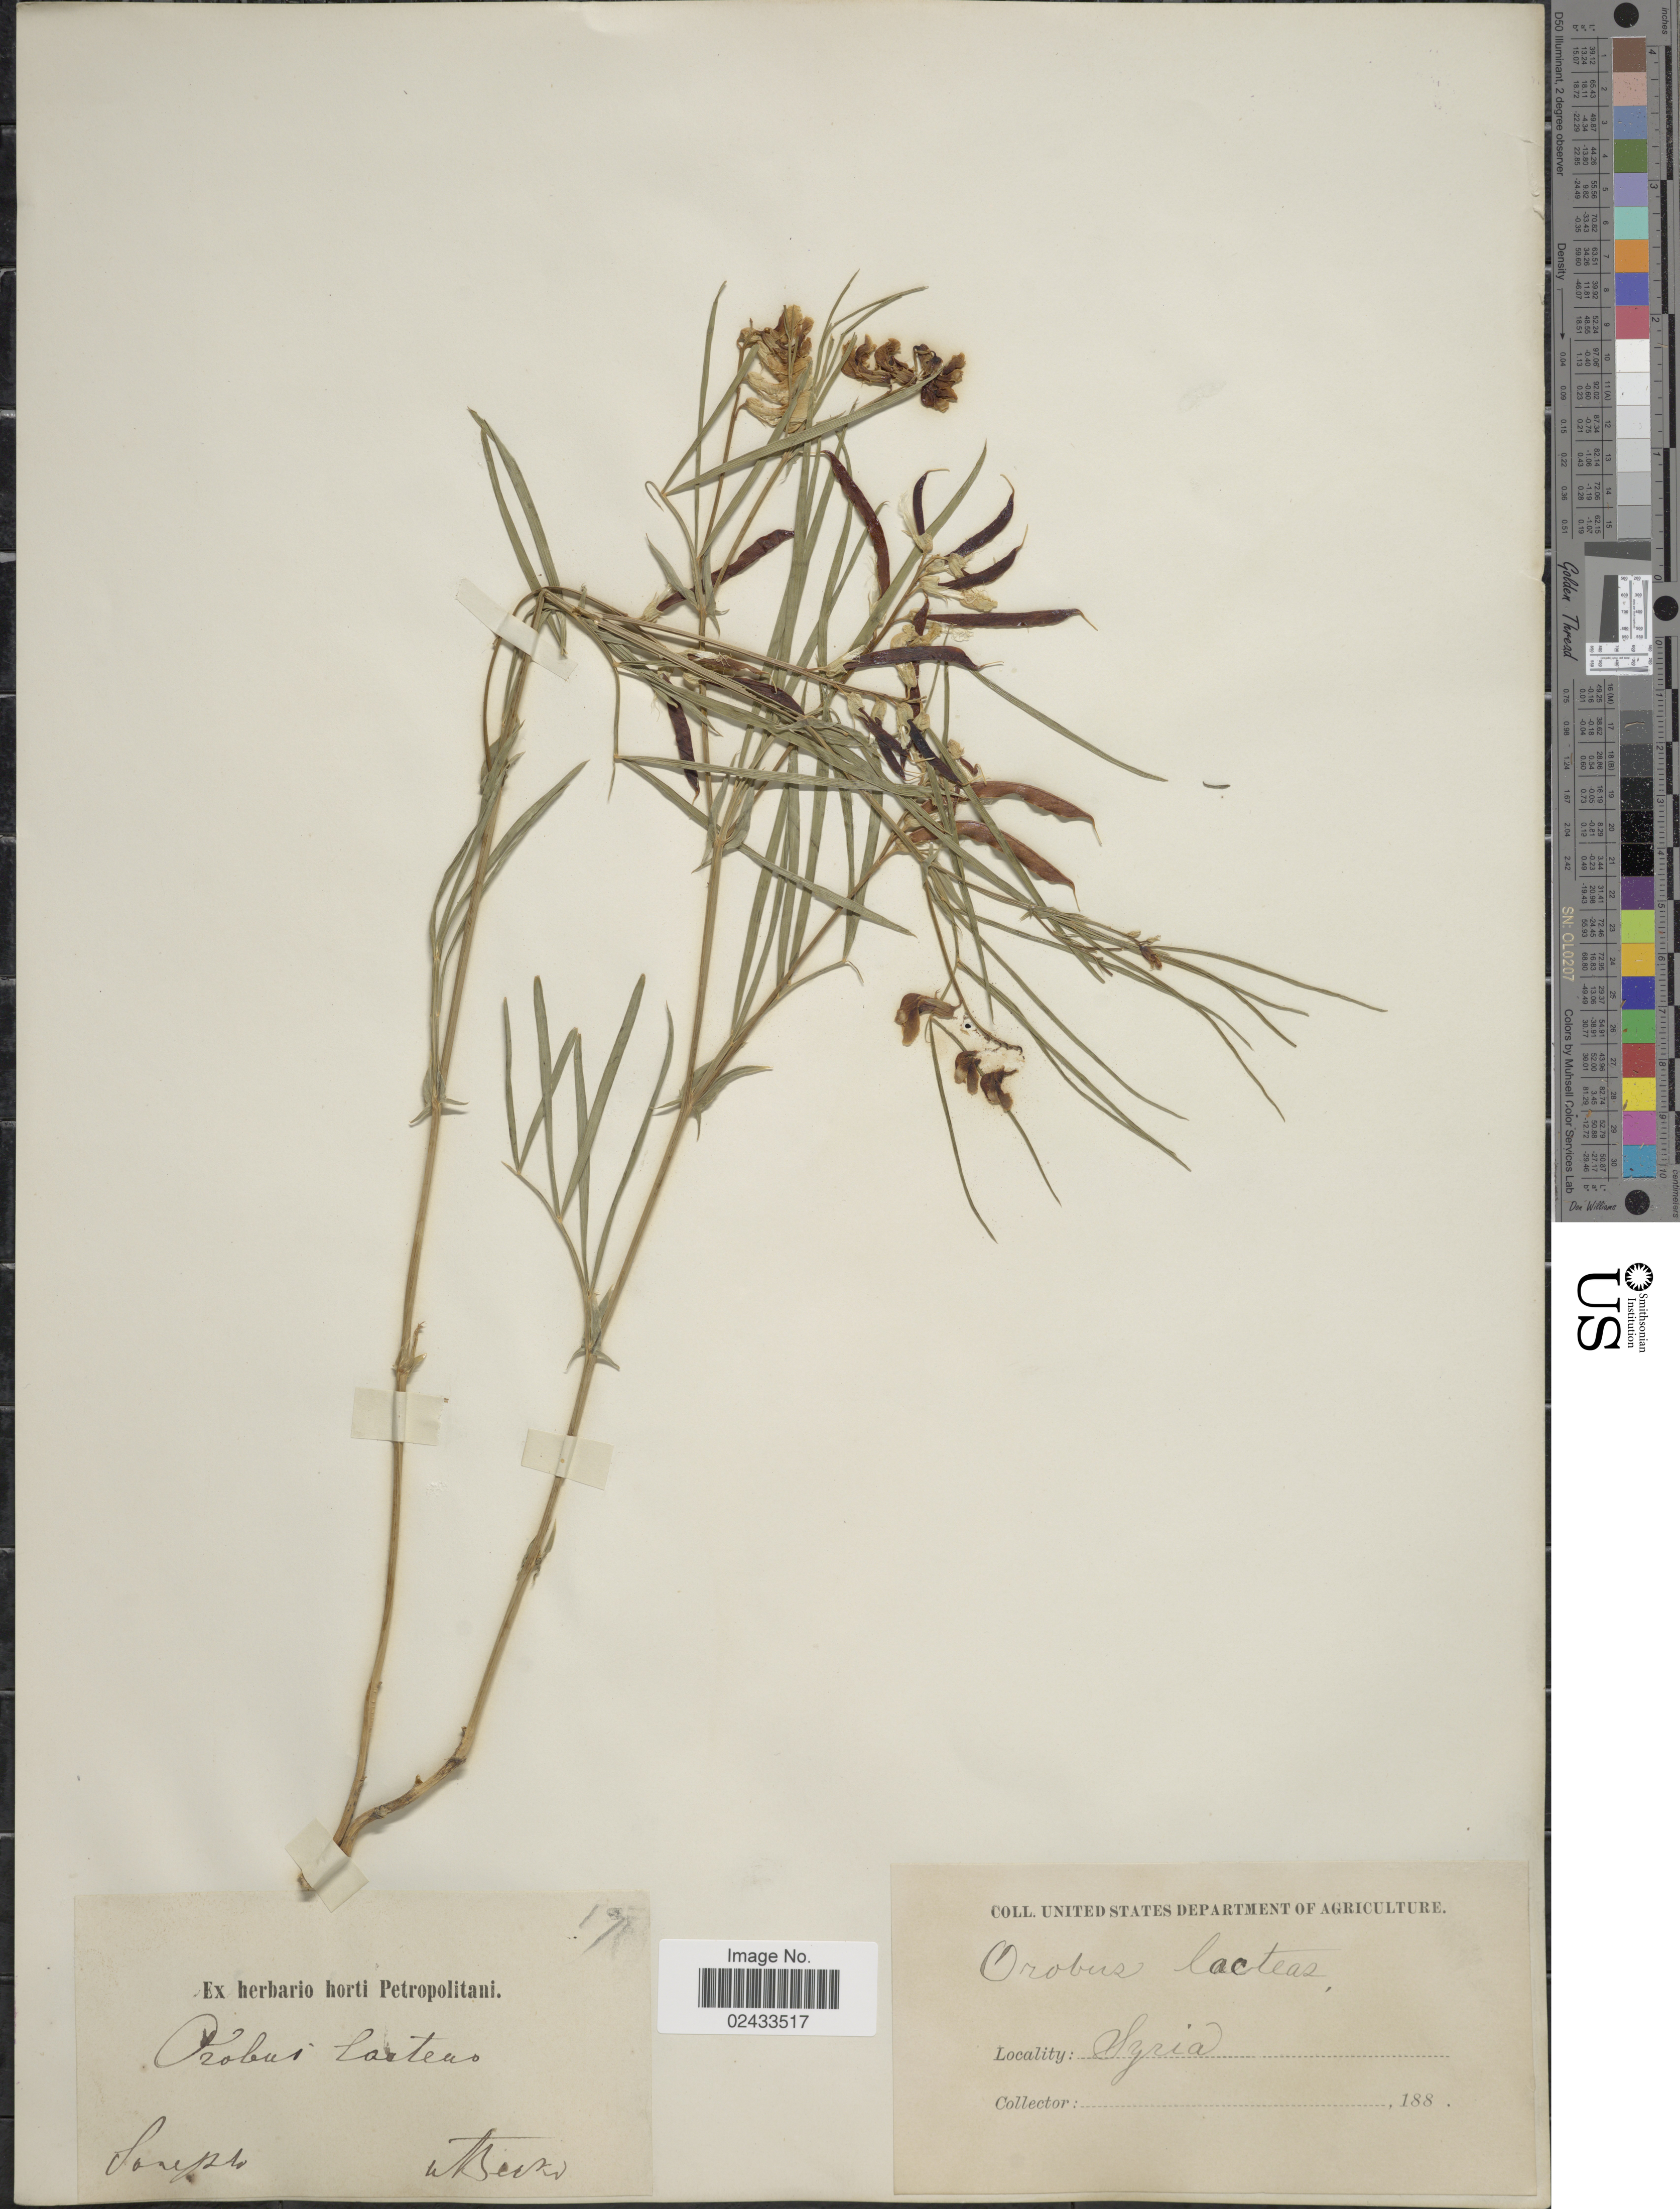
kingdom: Plantae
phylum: Tracheophyta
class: Magnoliopsida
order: Fabales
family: Fabaceae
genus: Lathyrus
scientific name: Lathyrus pannonicus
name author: (Jacq.) Garcke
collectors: A. Becker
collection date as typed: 188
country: Russian Federation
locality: Sarepta, "Syria"